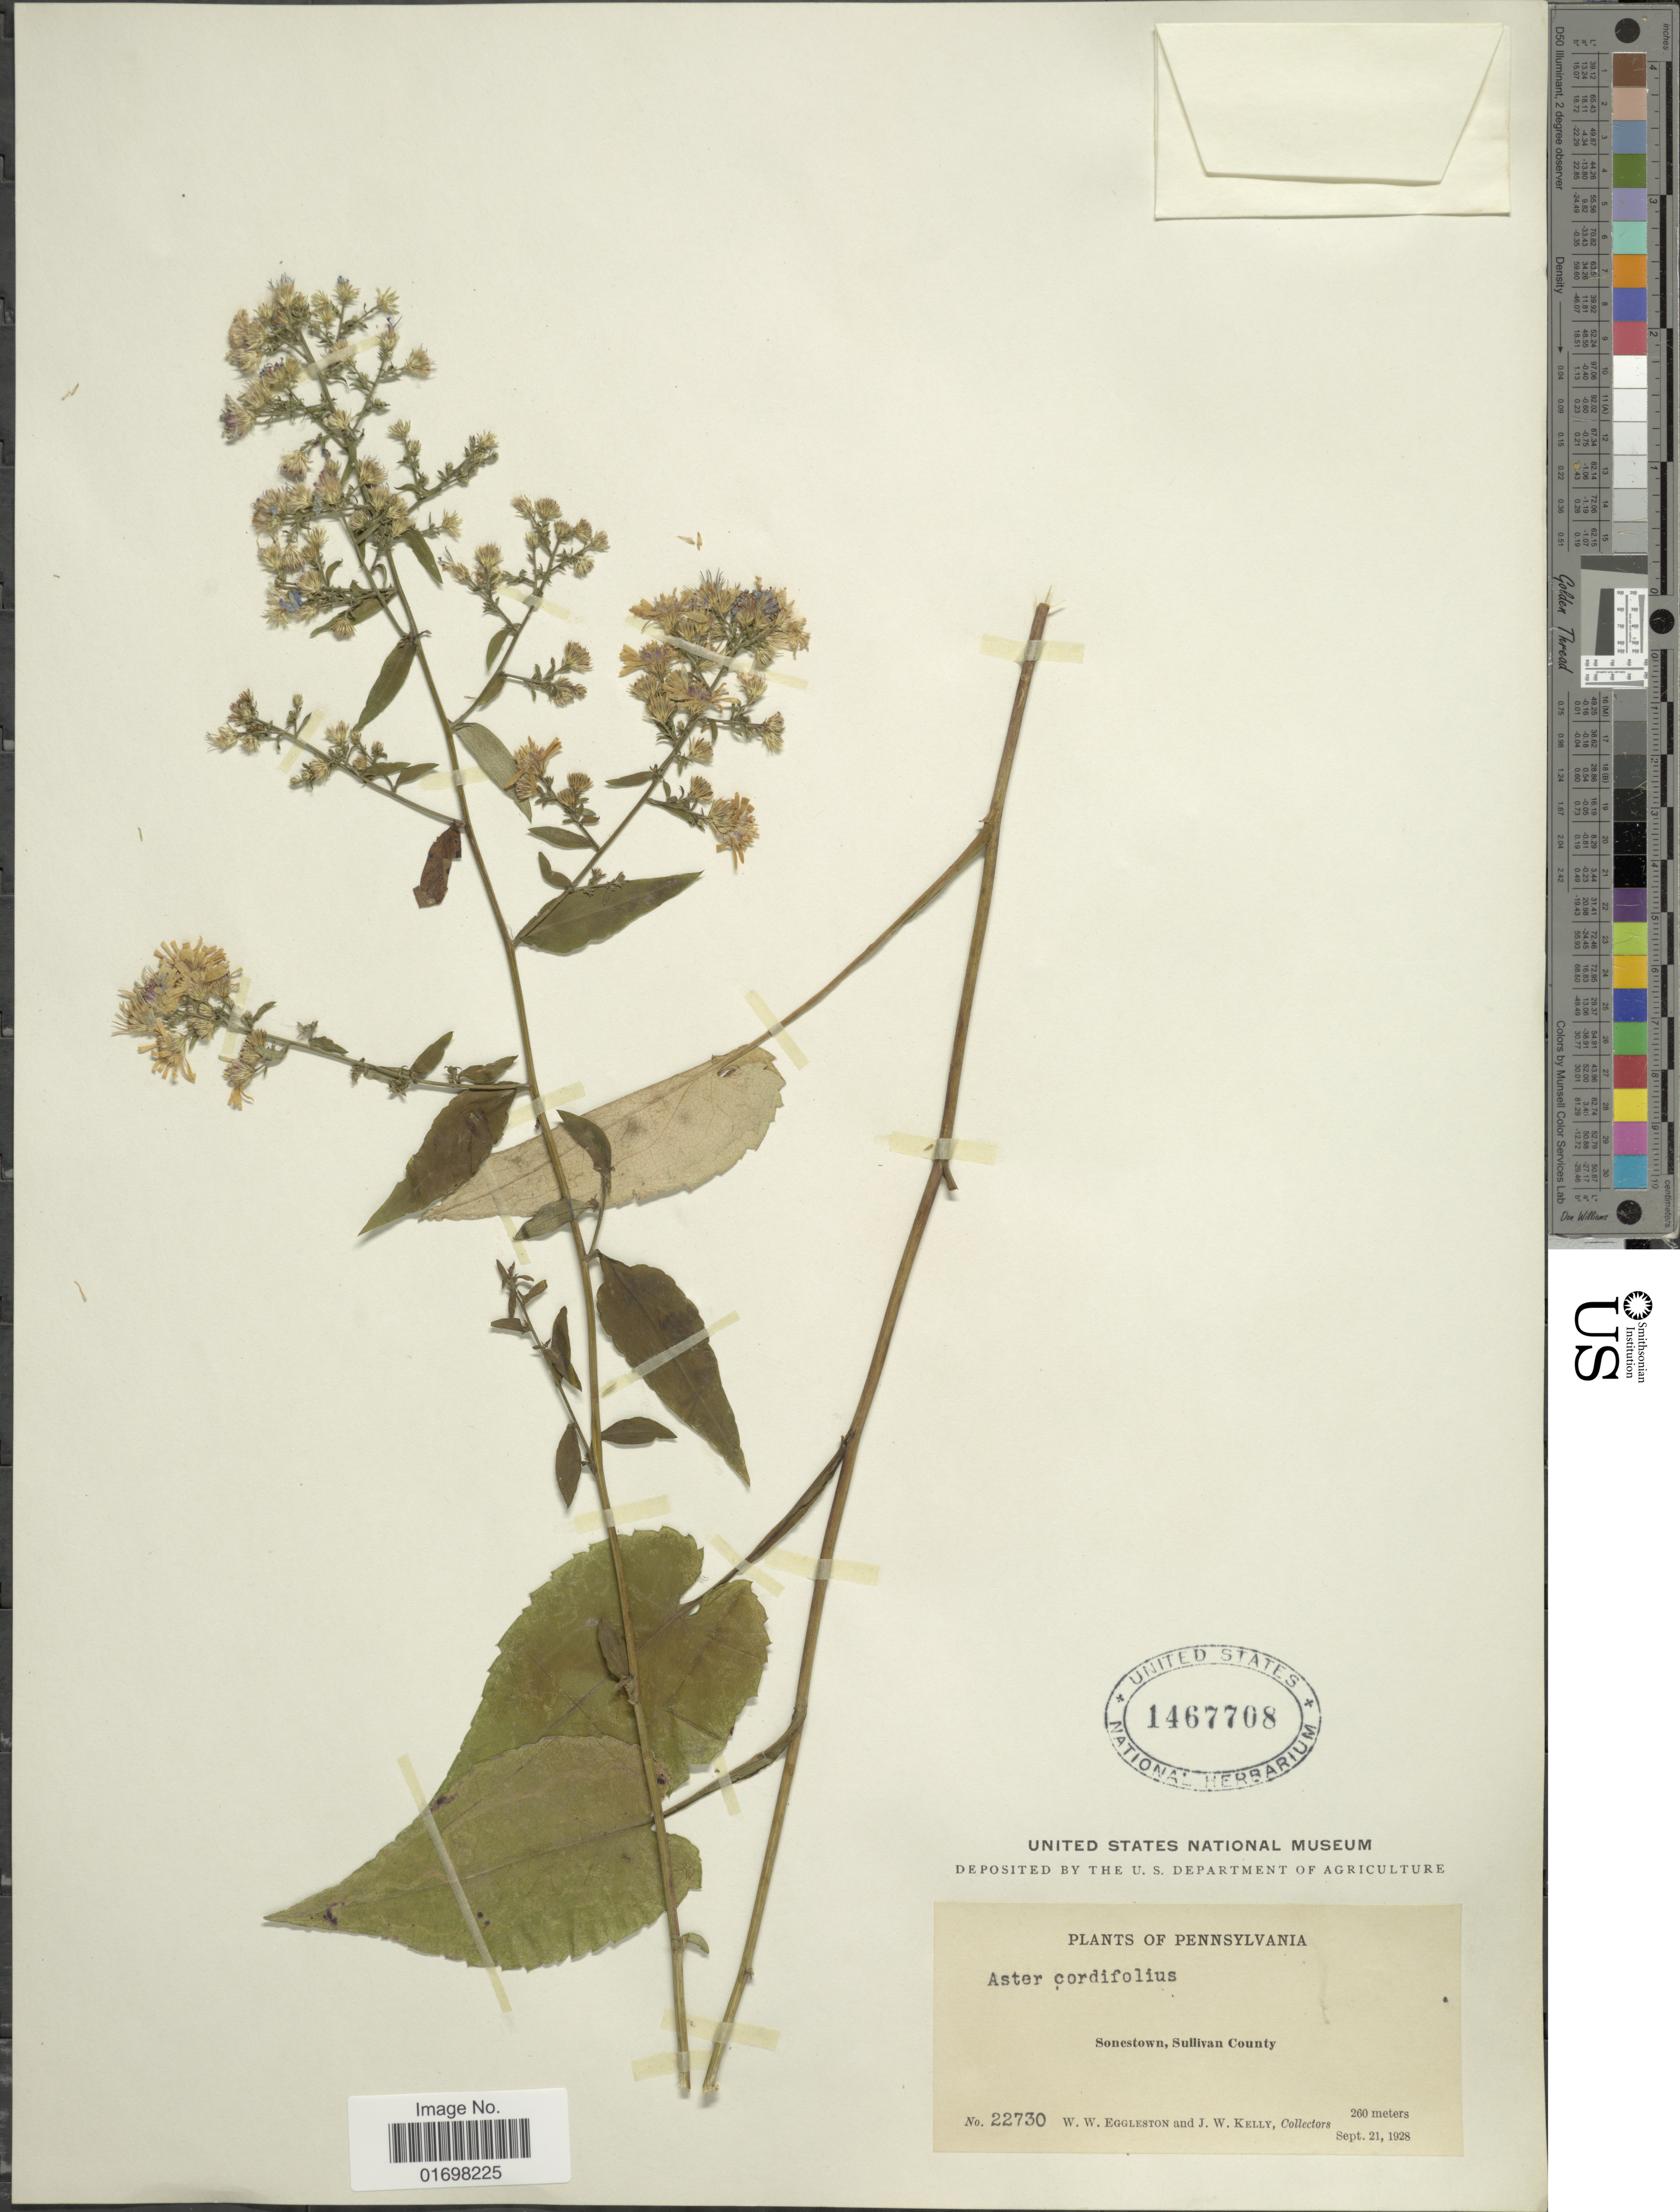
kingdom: Plantae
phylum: Tracheophyta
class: Magnoliopsida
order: Asterales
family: Asteraceae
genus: Symphyotrichum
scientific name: Symphyotrichum cordifolium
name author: (L.) G.L. Nesom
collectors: W. W. Eggleston & J. Kelly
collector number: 22730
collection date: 1928-09-21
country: United States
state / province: Pennsylvania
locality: Sonestown, Sullivan County.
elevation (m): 260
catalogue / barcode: US 1467708